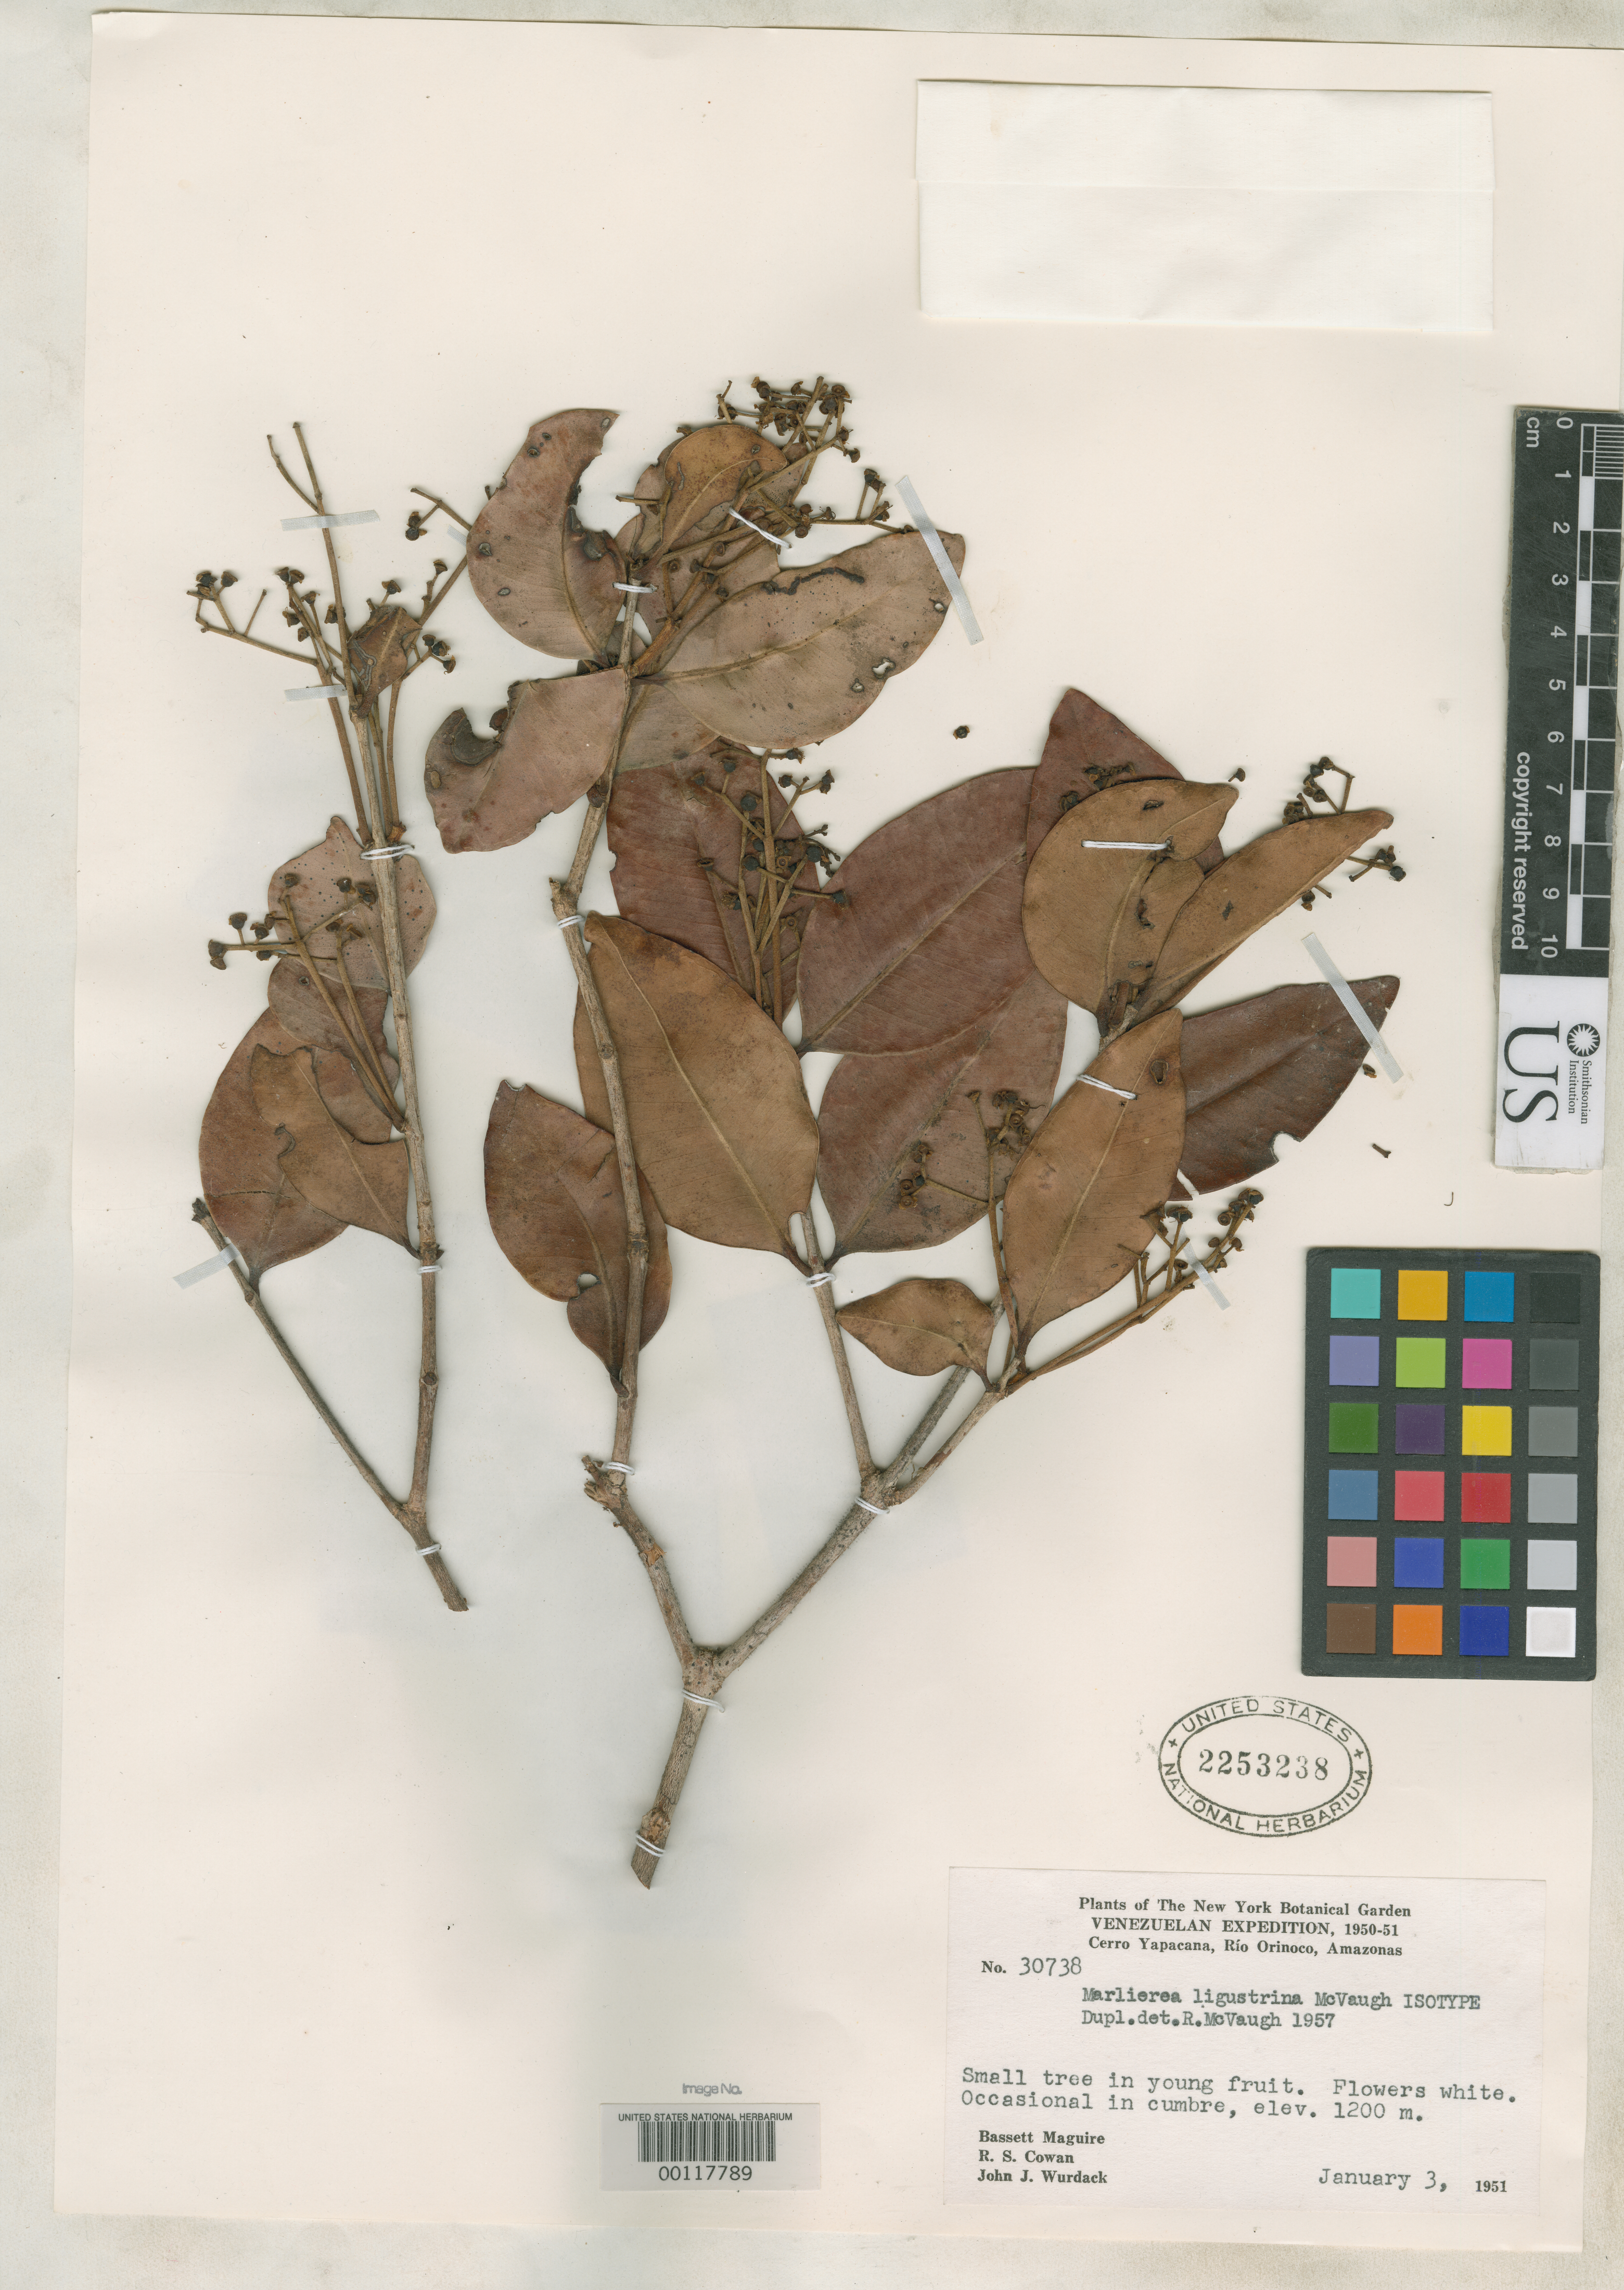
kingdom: Plantae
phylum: Tracheophyta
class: Magnoliopsida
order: Myrtales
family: Myrtaceae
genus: Marlierea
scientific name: Marlierea ligustrina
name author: McVaugh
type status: Isotype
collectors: B. Maguire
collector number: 30738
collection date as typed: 03 Jan 1951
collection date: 1951-01-03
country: Venezuela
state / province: Amazonas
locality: Cerro Yapacana, Rio Orinoco.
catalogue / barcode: US 2253238